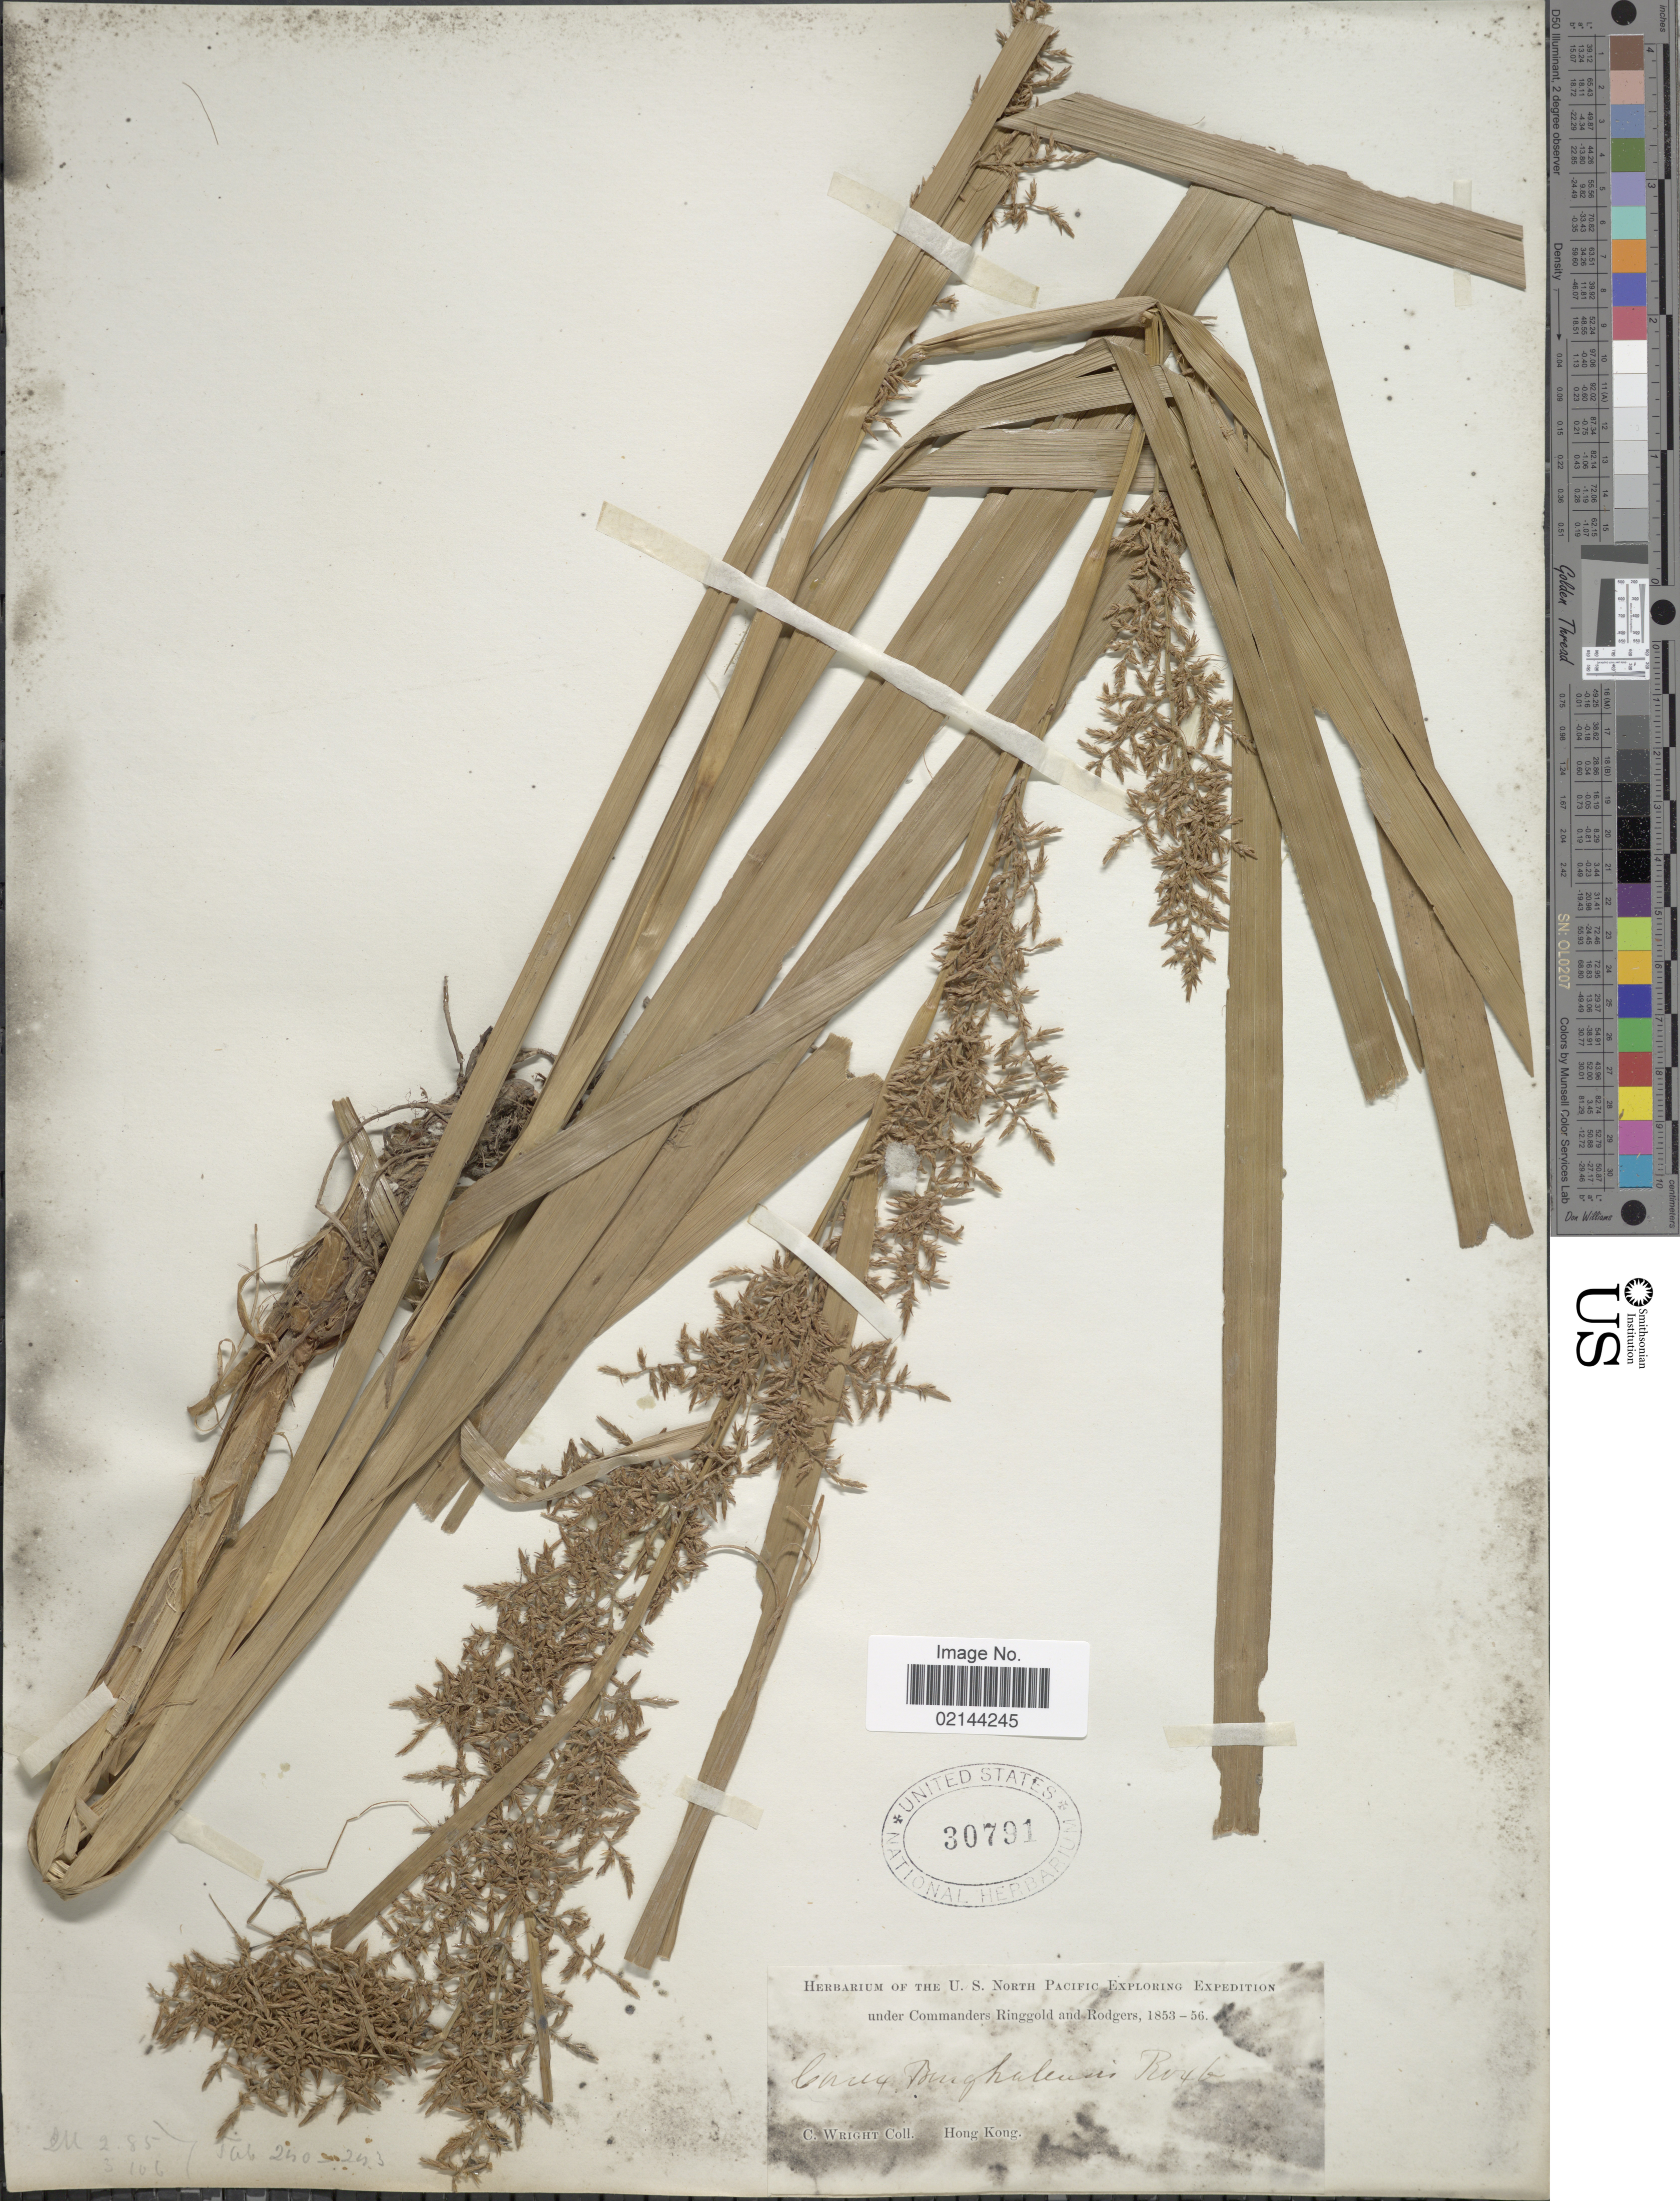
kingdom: Plantae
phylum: Tracheophyta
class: Liliopsida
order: Poales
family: Cyperaceae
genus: Carex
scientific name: Carex cruciata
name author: Wahlenb.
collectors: C. Wright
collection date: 1853/1856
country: China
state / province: Hong Kong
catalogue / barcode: US 30791